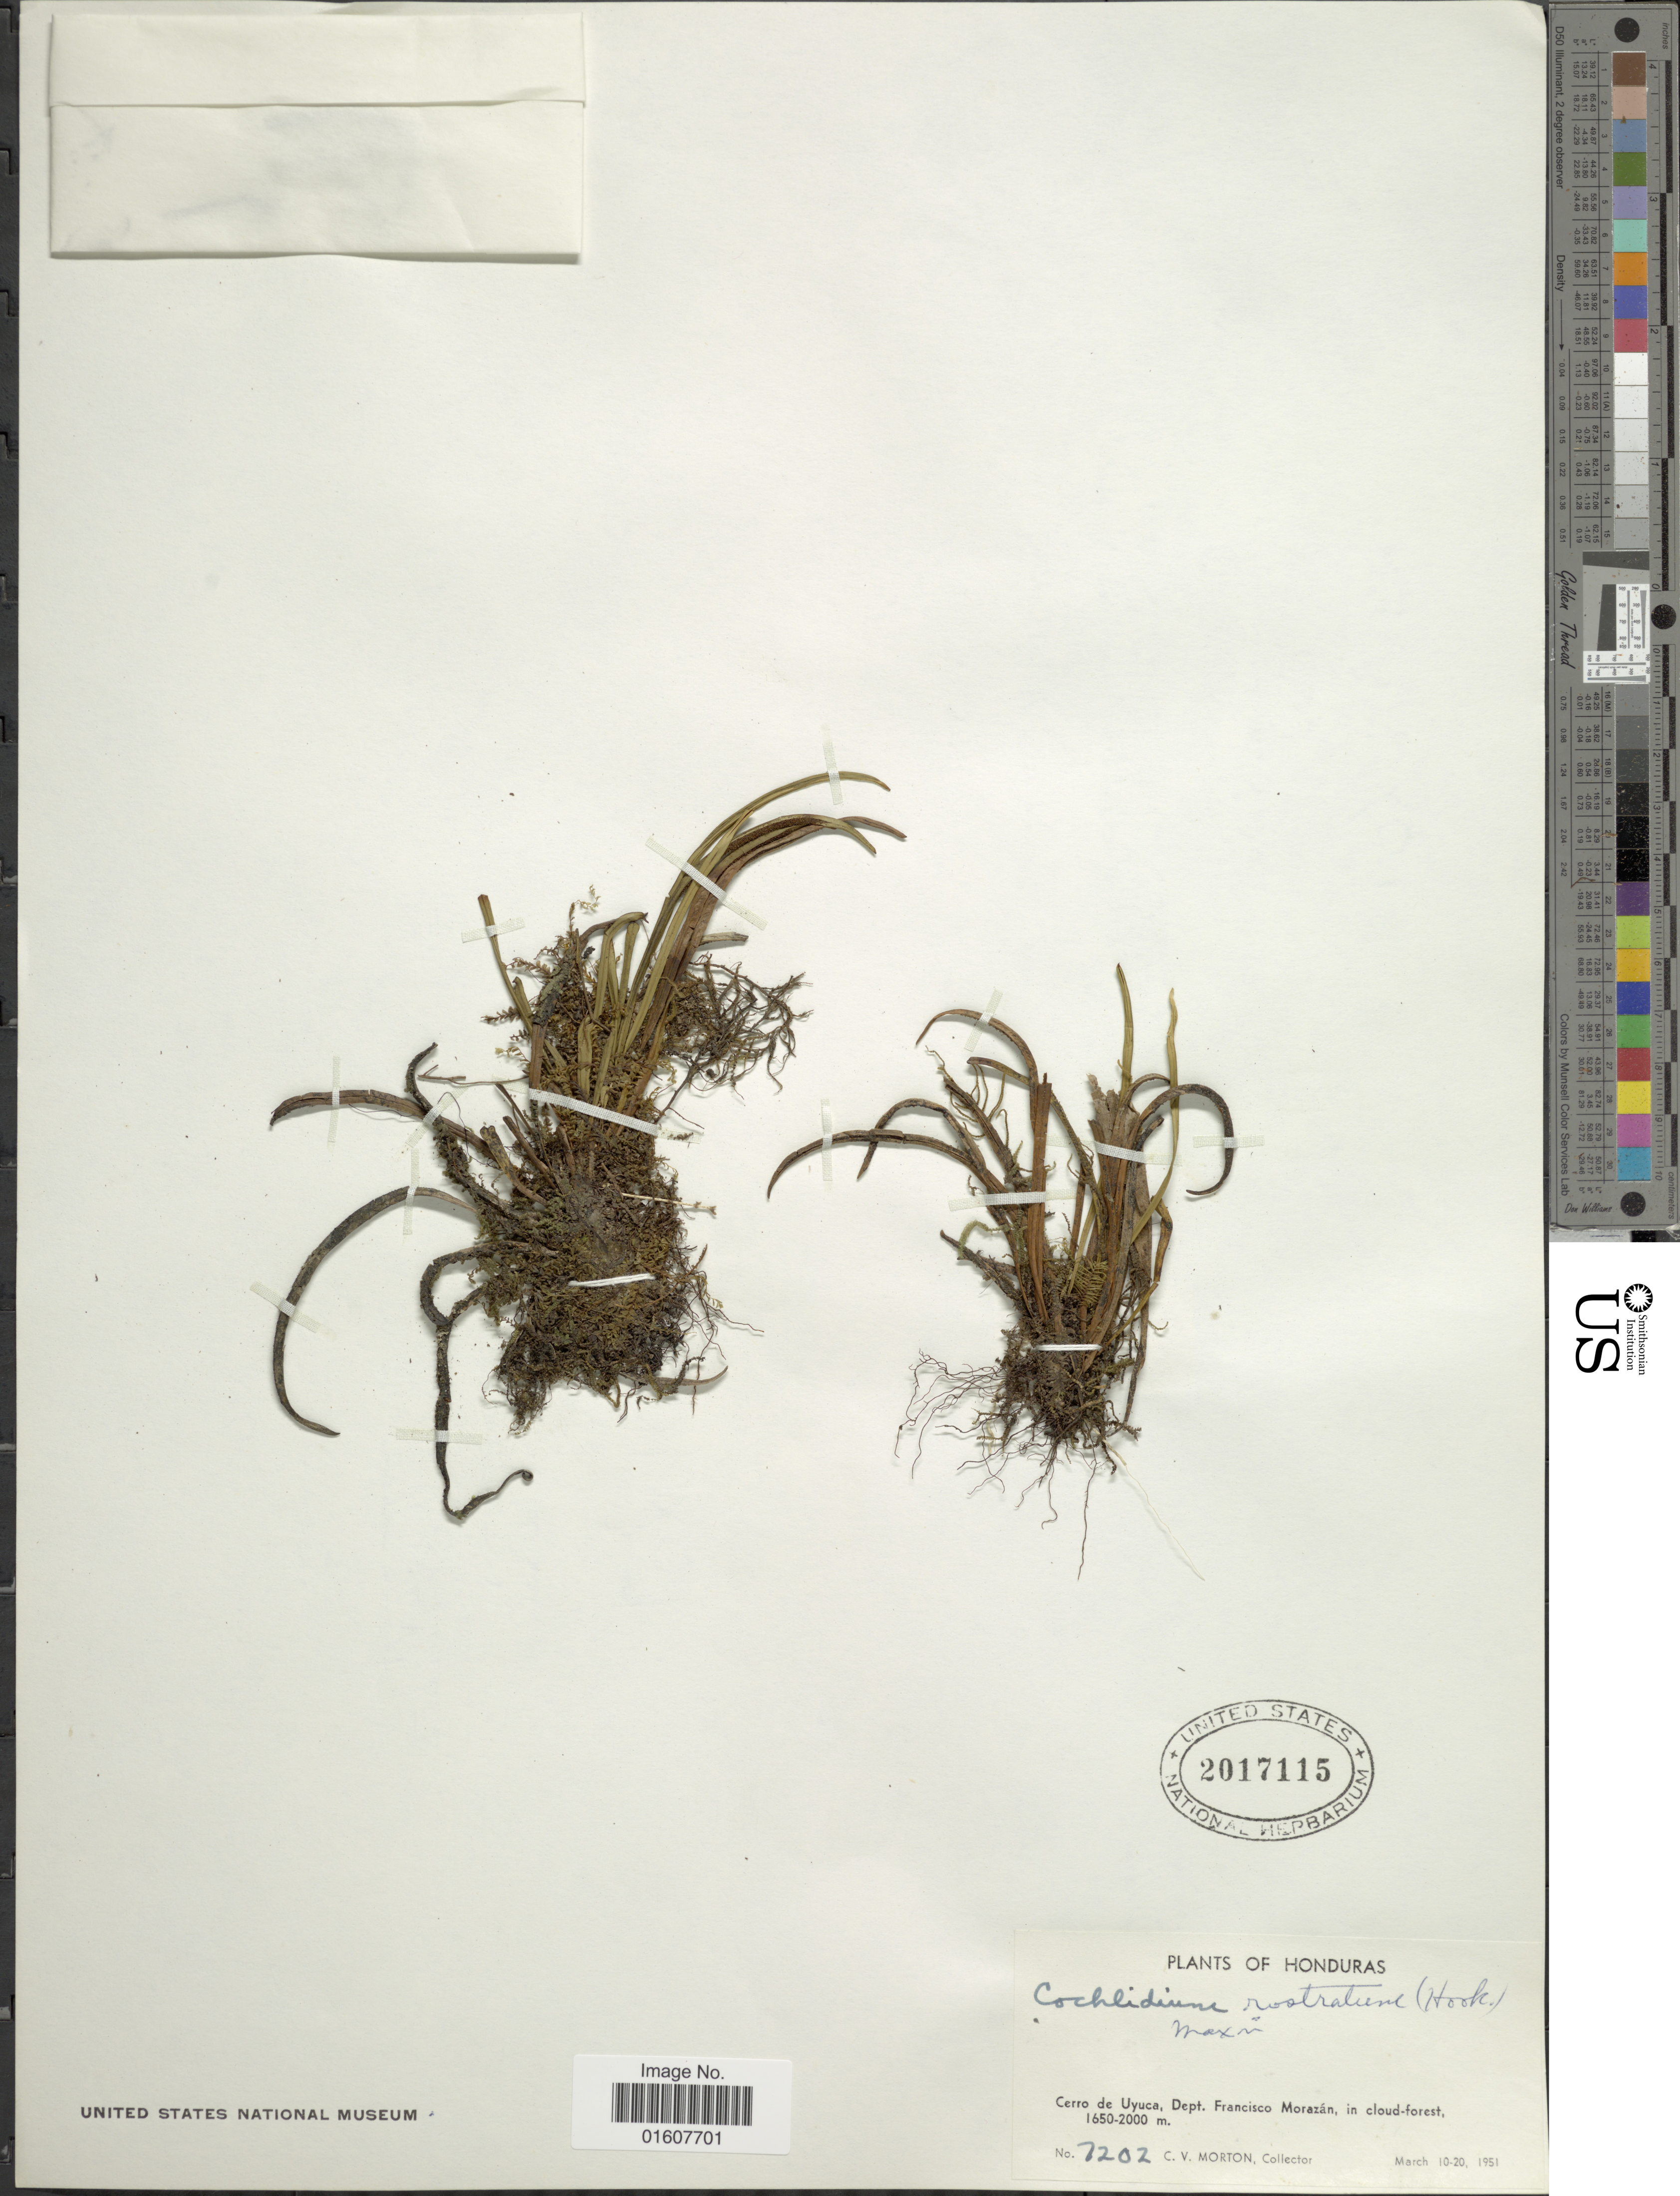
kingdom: Plantae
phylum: Tracheophyta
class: Polypodiopsida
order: Polypodiales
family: Polypodiaceae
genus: Cochlidium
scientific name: Cochlidium rostratum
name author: (Hook.) Maxon ex C. Chr.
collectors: C. V. Morton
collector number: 7202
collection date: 1951-03-10/1951-03-20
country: Honduras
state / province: Fco. Morazán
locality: Cerro de Uyuca, Dept. Francisco Morazán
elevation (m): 1650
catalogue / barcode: US 2017115